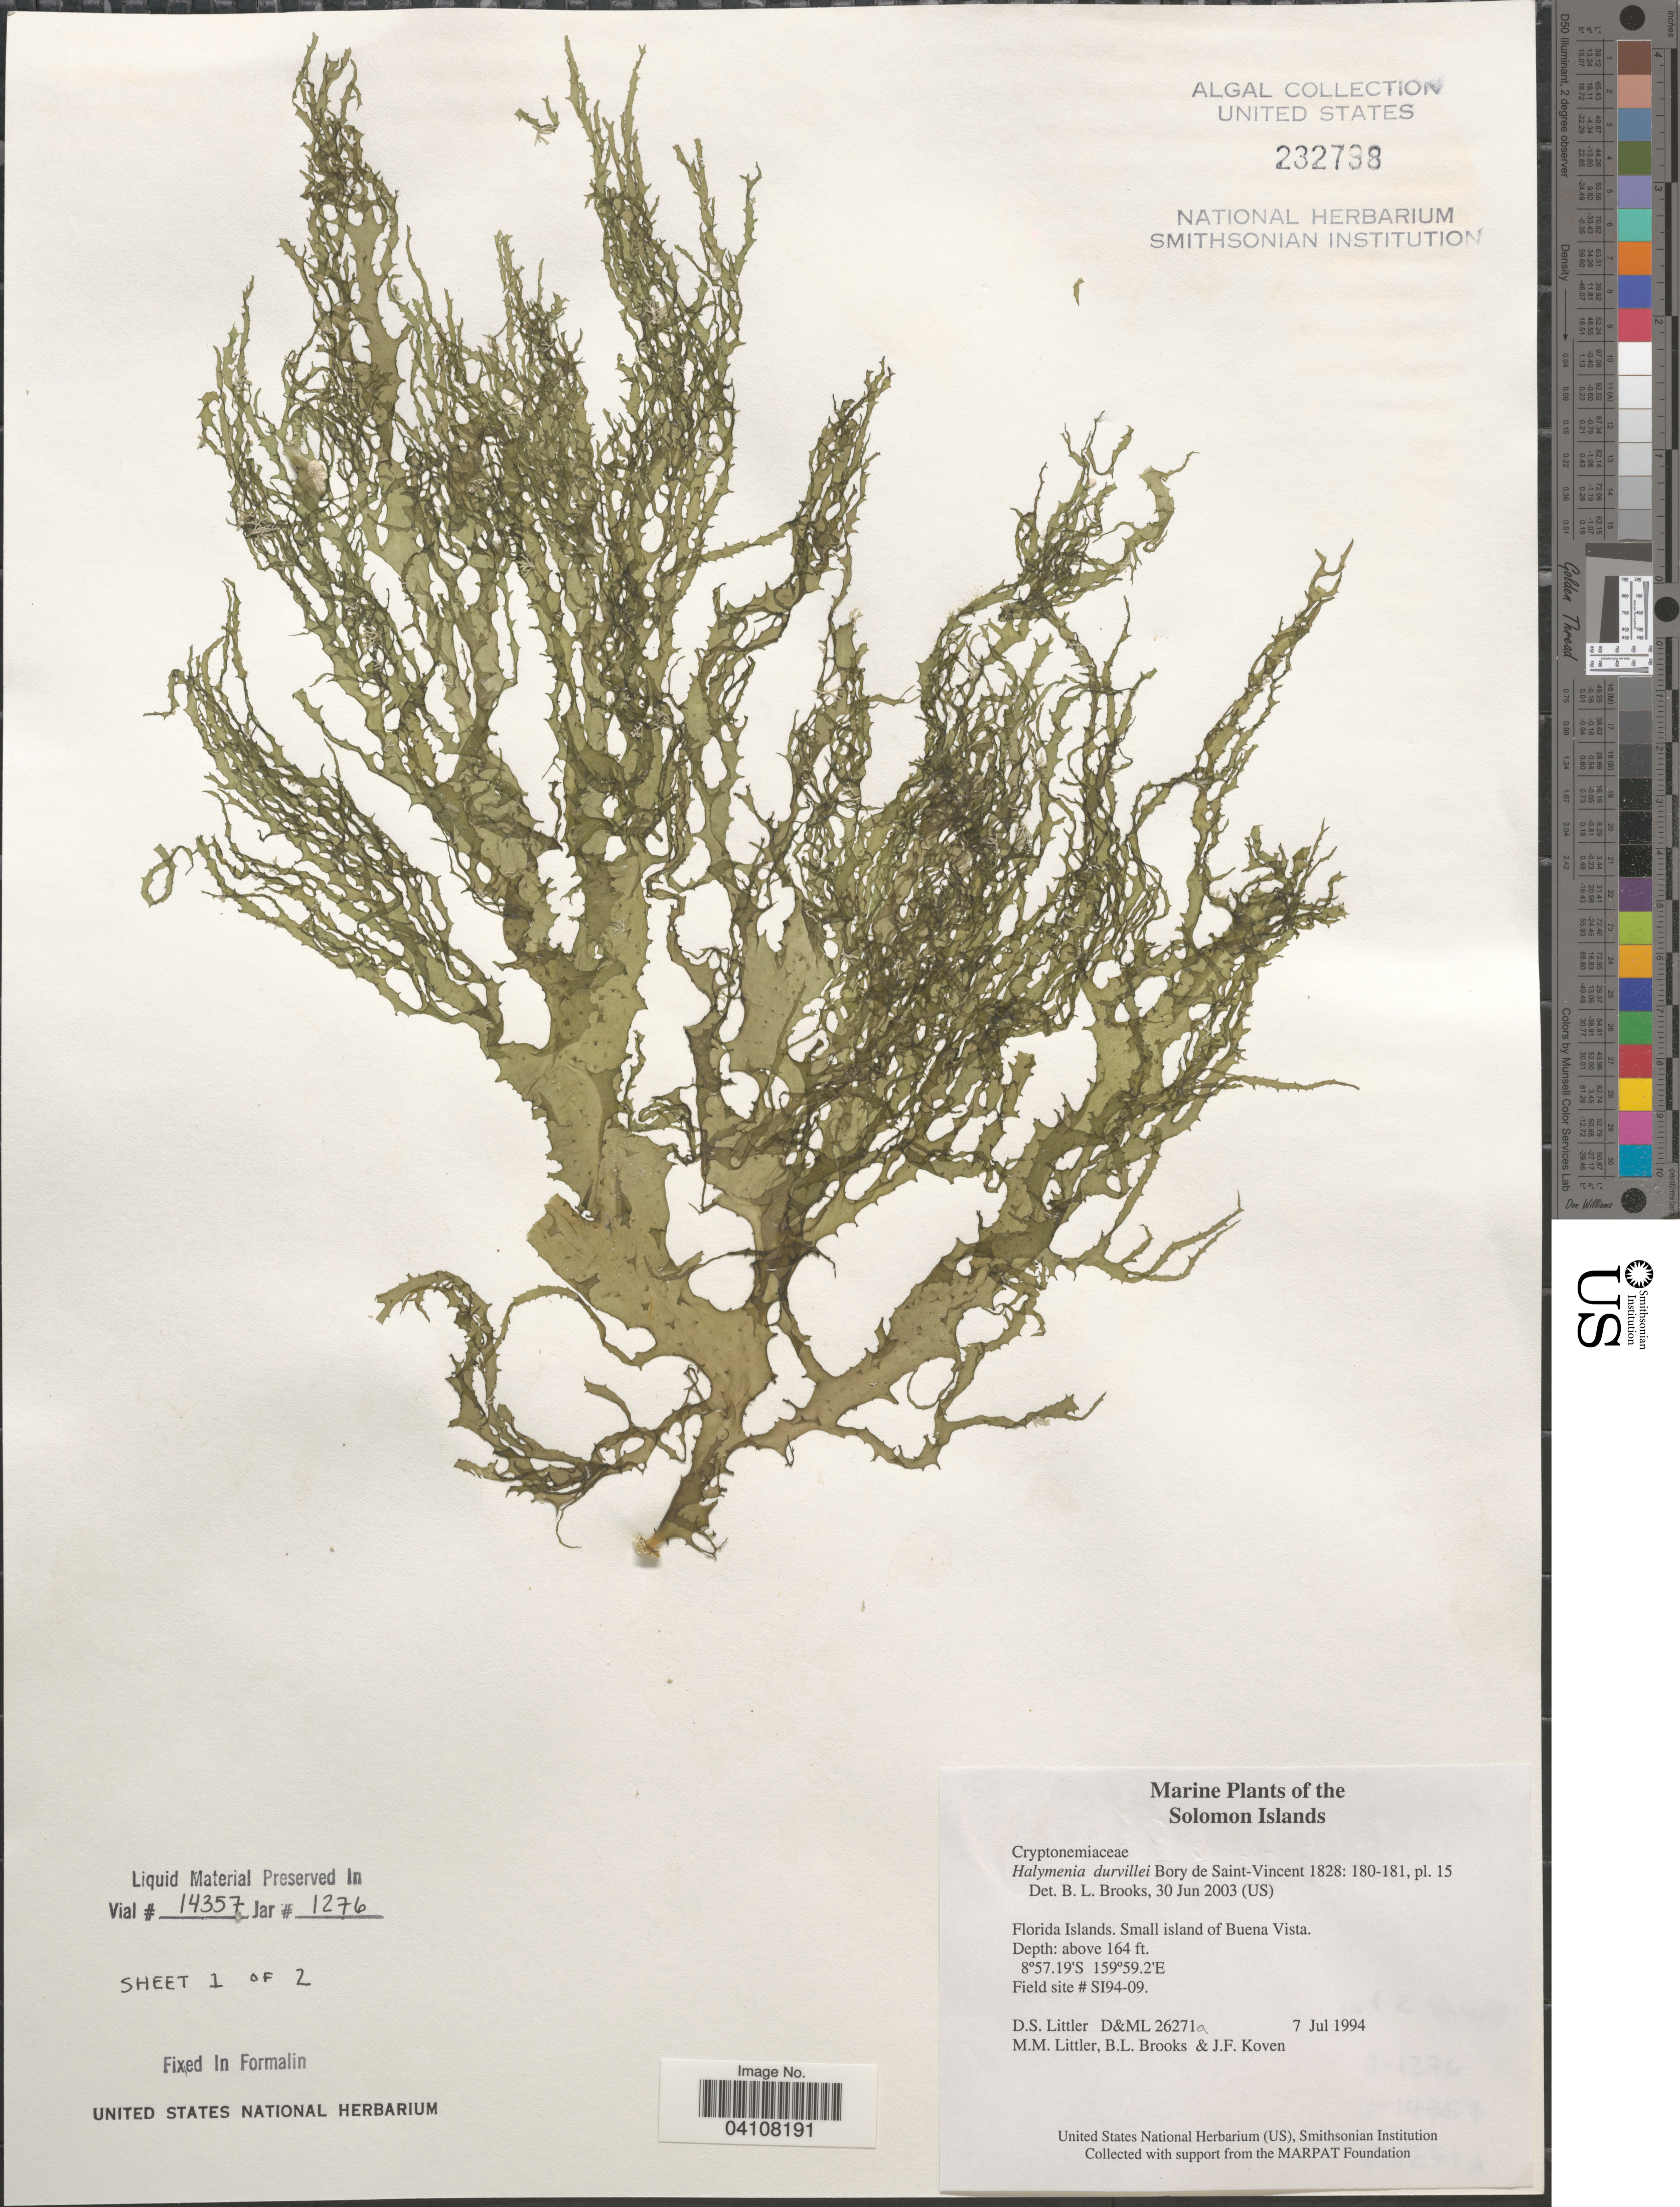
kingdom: Plantae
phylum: Rhodophyta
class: Florideophyceae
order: Halymeniales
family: Halymeniaceae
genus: Halymenia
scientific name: Halymenia durvillaei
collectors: D. S. Littler, B. Brooks & J. Koven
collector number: D&ML26271a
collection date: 1994-07-07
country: Solomon Islands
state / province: Solomon Islands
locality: Florida Islands. Small island of Buena Vista. Field site # SI94-09.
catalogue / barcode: US 232798